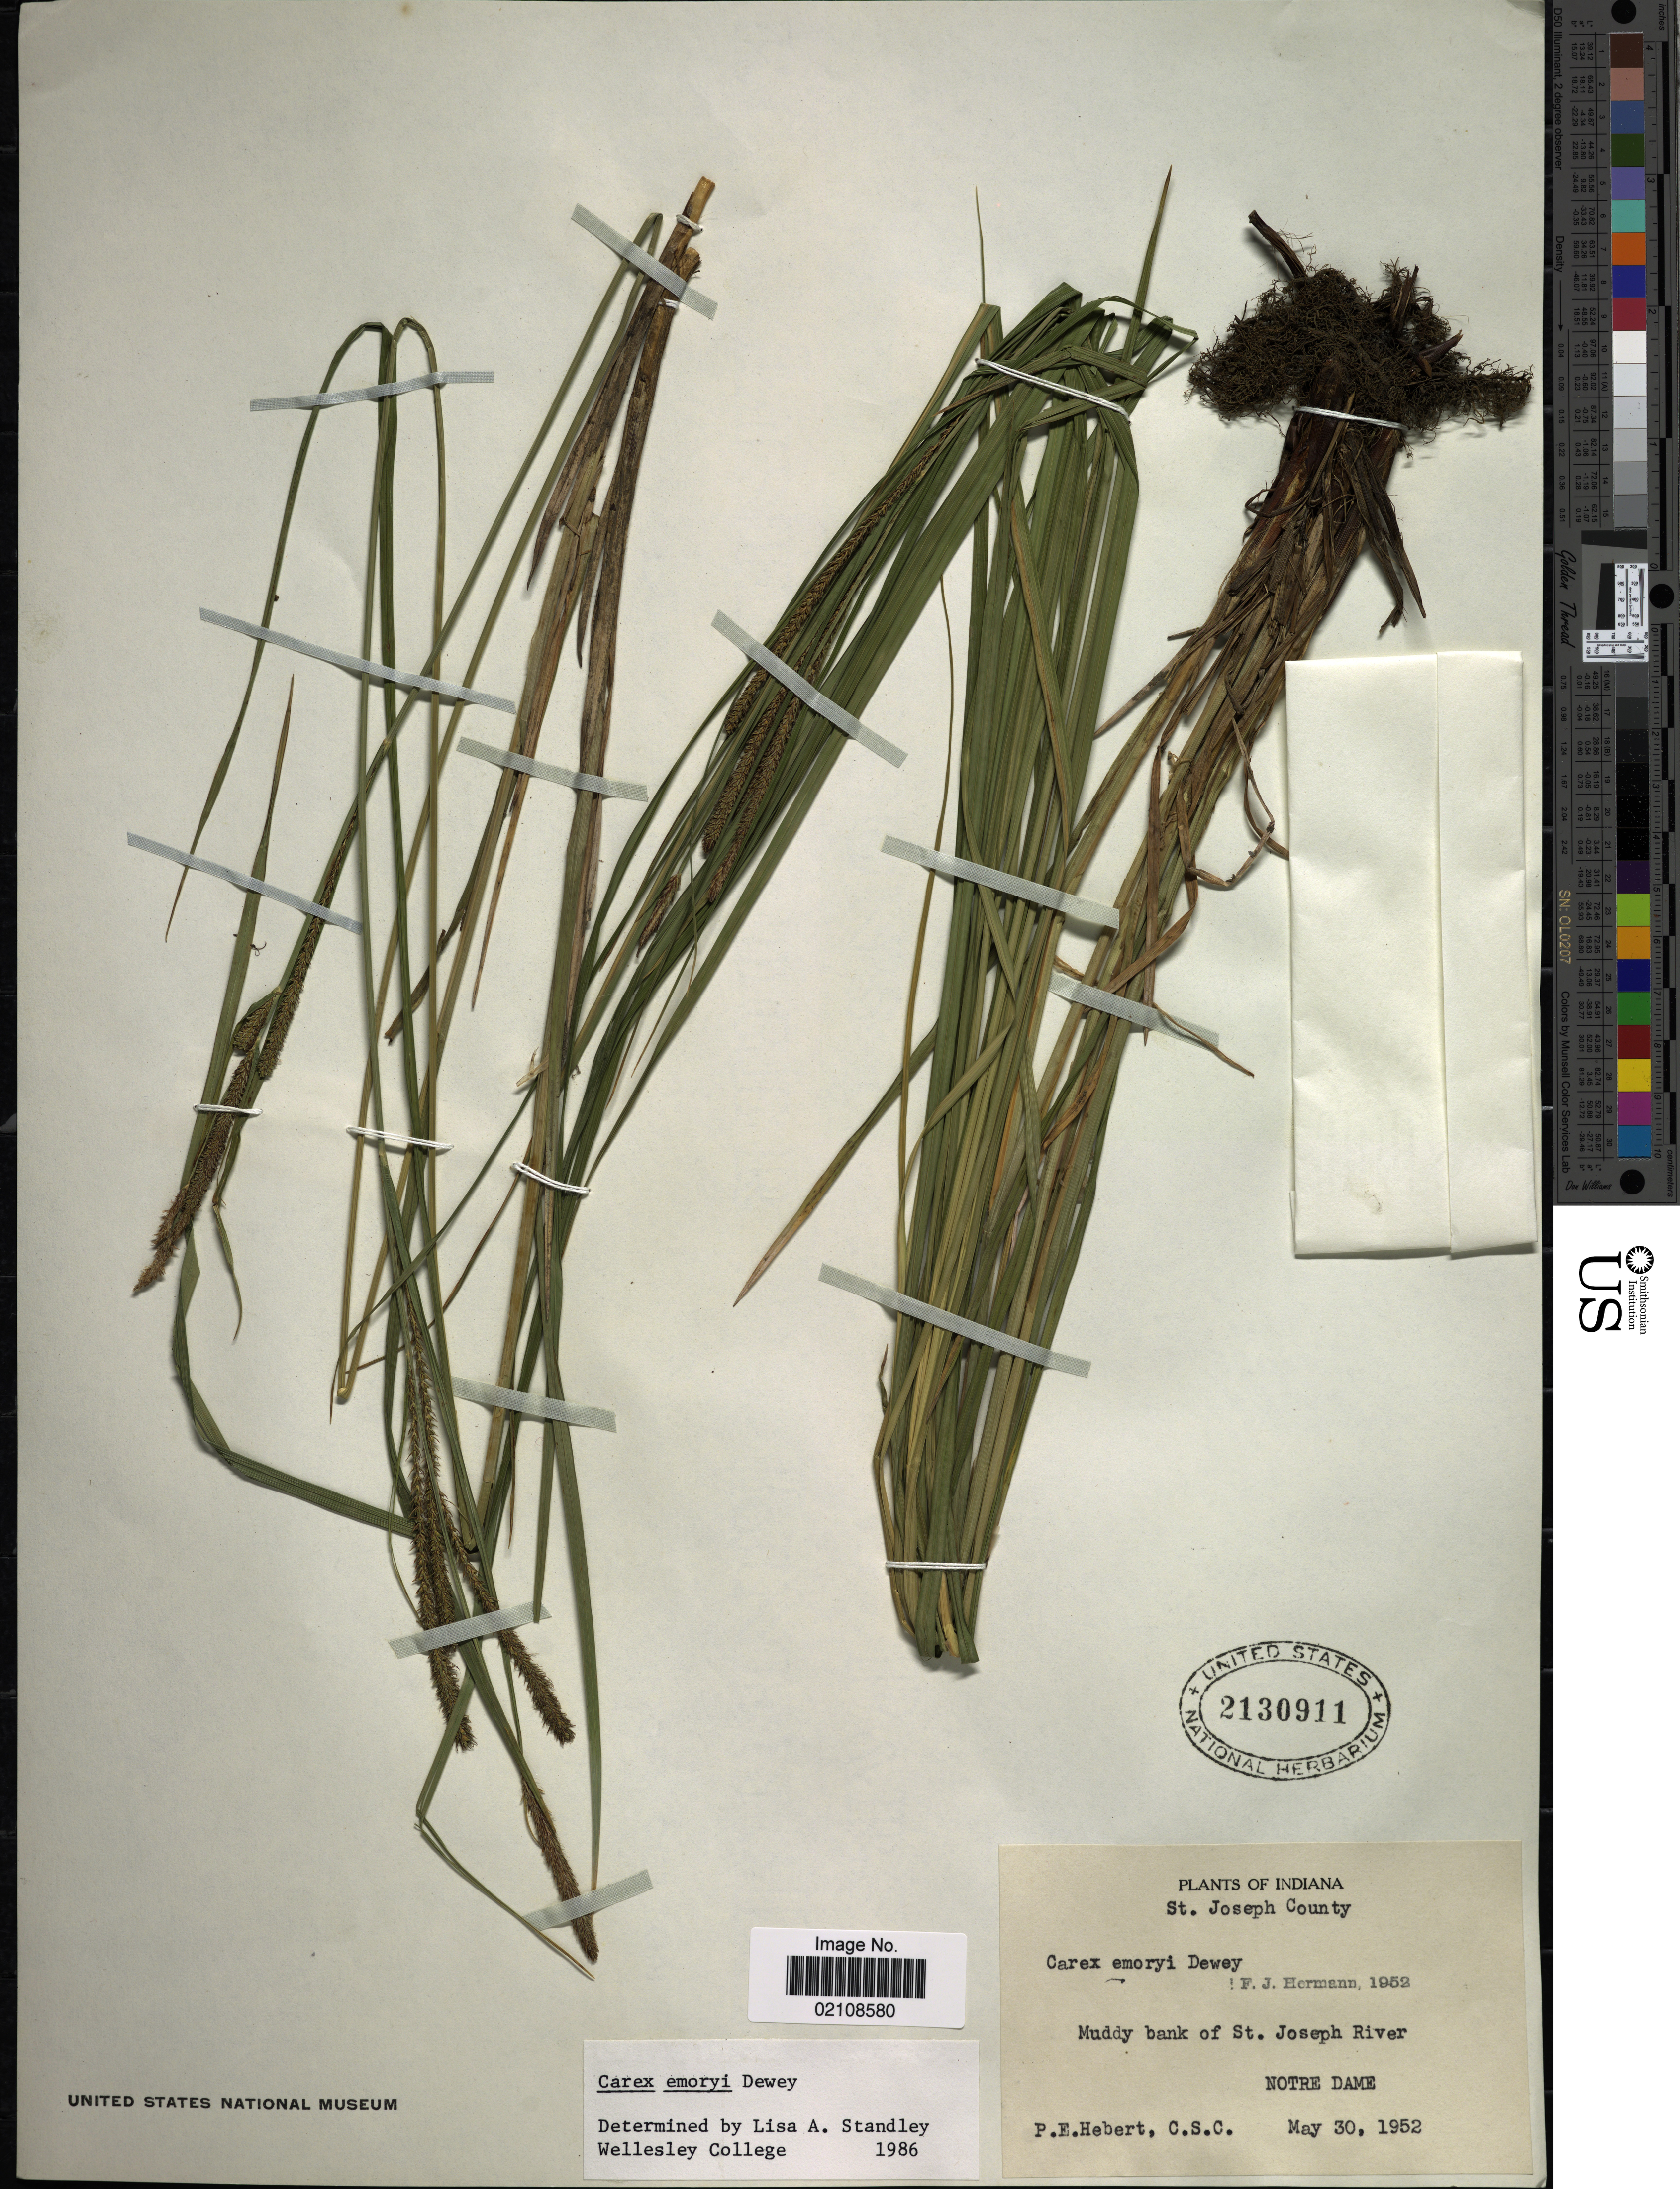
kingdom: Plantae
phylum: Tracheophyta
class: Liliopsida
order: Poales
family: Cyperaceae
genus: Carex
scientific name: Carex emoryi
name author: Dewey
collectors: P. Hebert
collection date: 1952-05-30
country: United States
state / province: Indiana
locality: St. Joseph County. Muddy bank of St. Joseph River, Notre Dame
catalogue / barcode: US 2130911